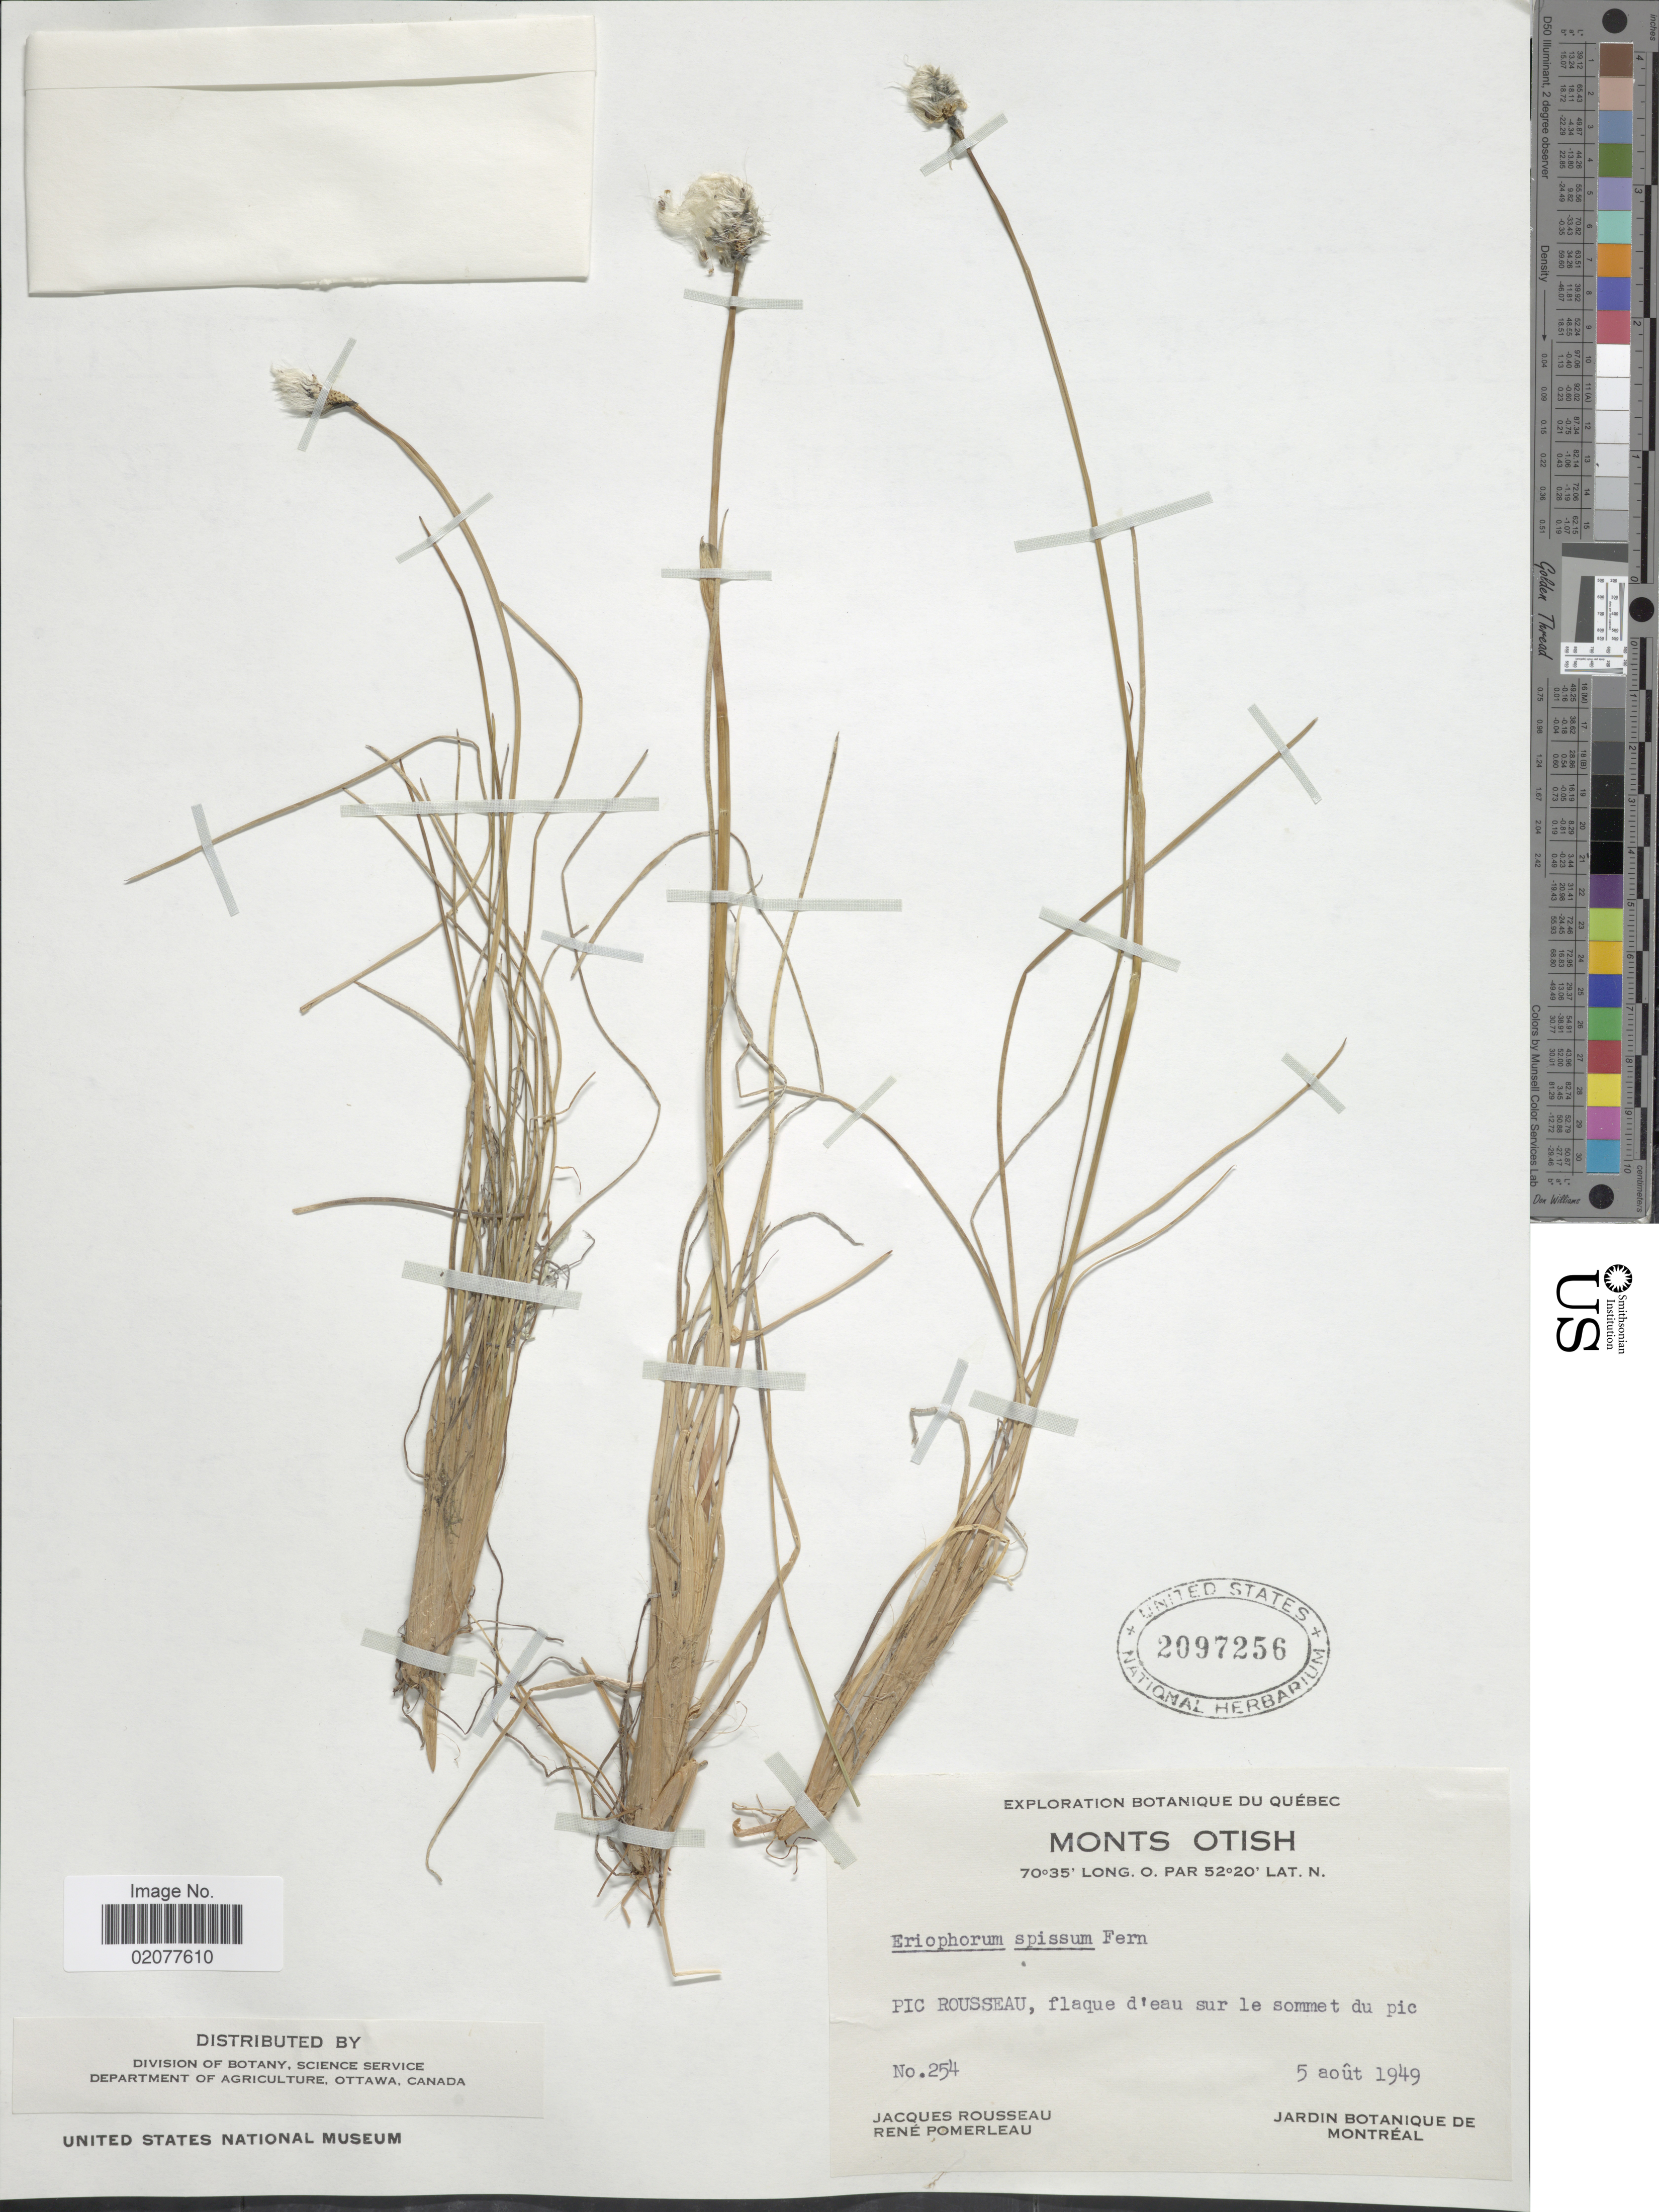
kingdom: Plantae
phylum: Tracheophyta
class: Liliopsida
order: Poales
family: Cyperaceae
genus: Eriophorum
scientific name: Eriophorum spissum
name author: Fernald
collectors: J. Rousseau & R. Pomerleau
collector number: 254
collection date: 1949-08-05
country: Canada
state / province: Quebec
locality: Pic Rousseau, flaque d'eau sur le sommet du pic. Monts Otish.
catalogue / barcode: US 2097256